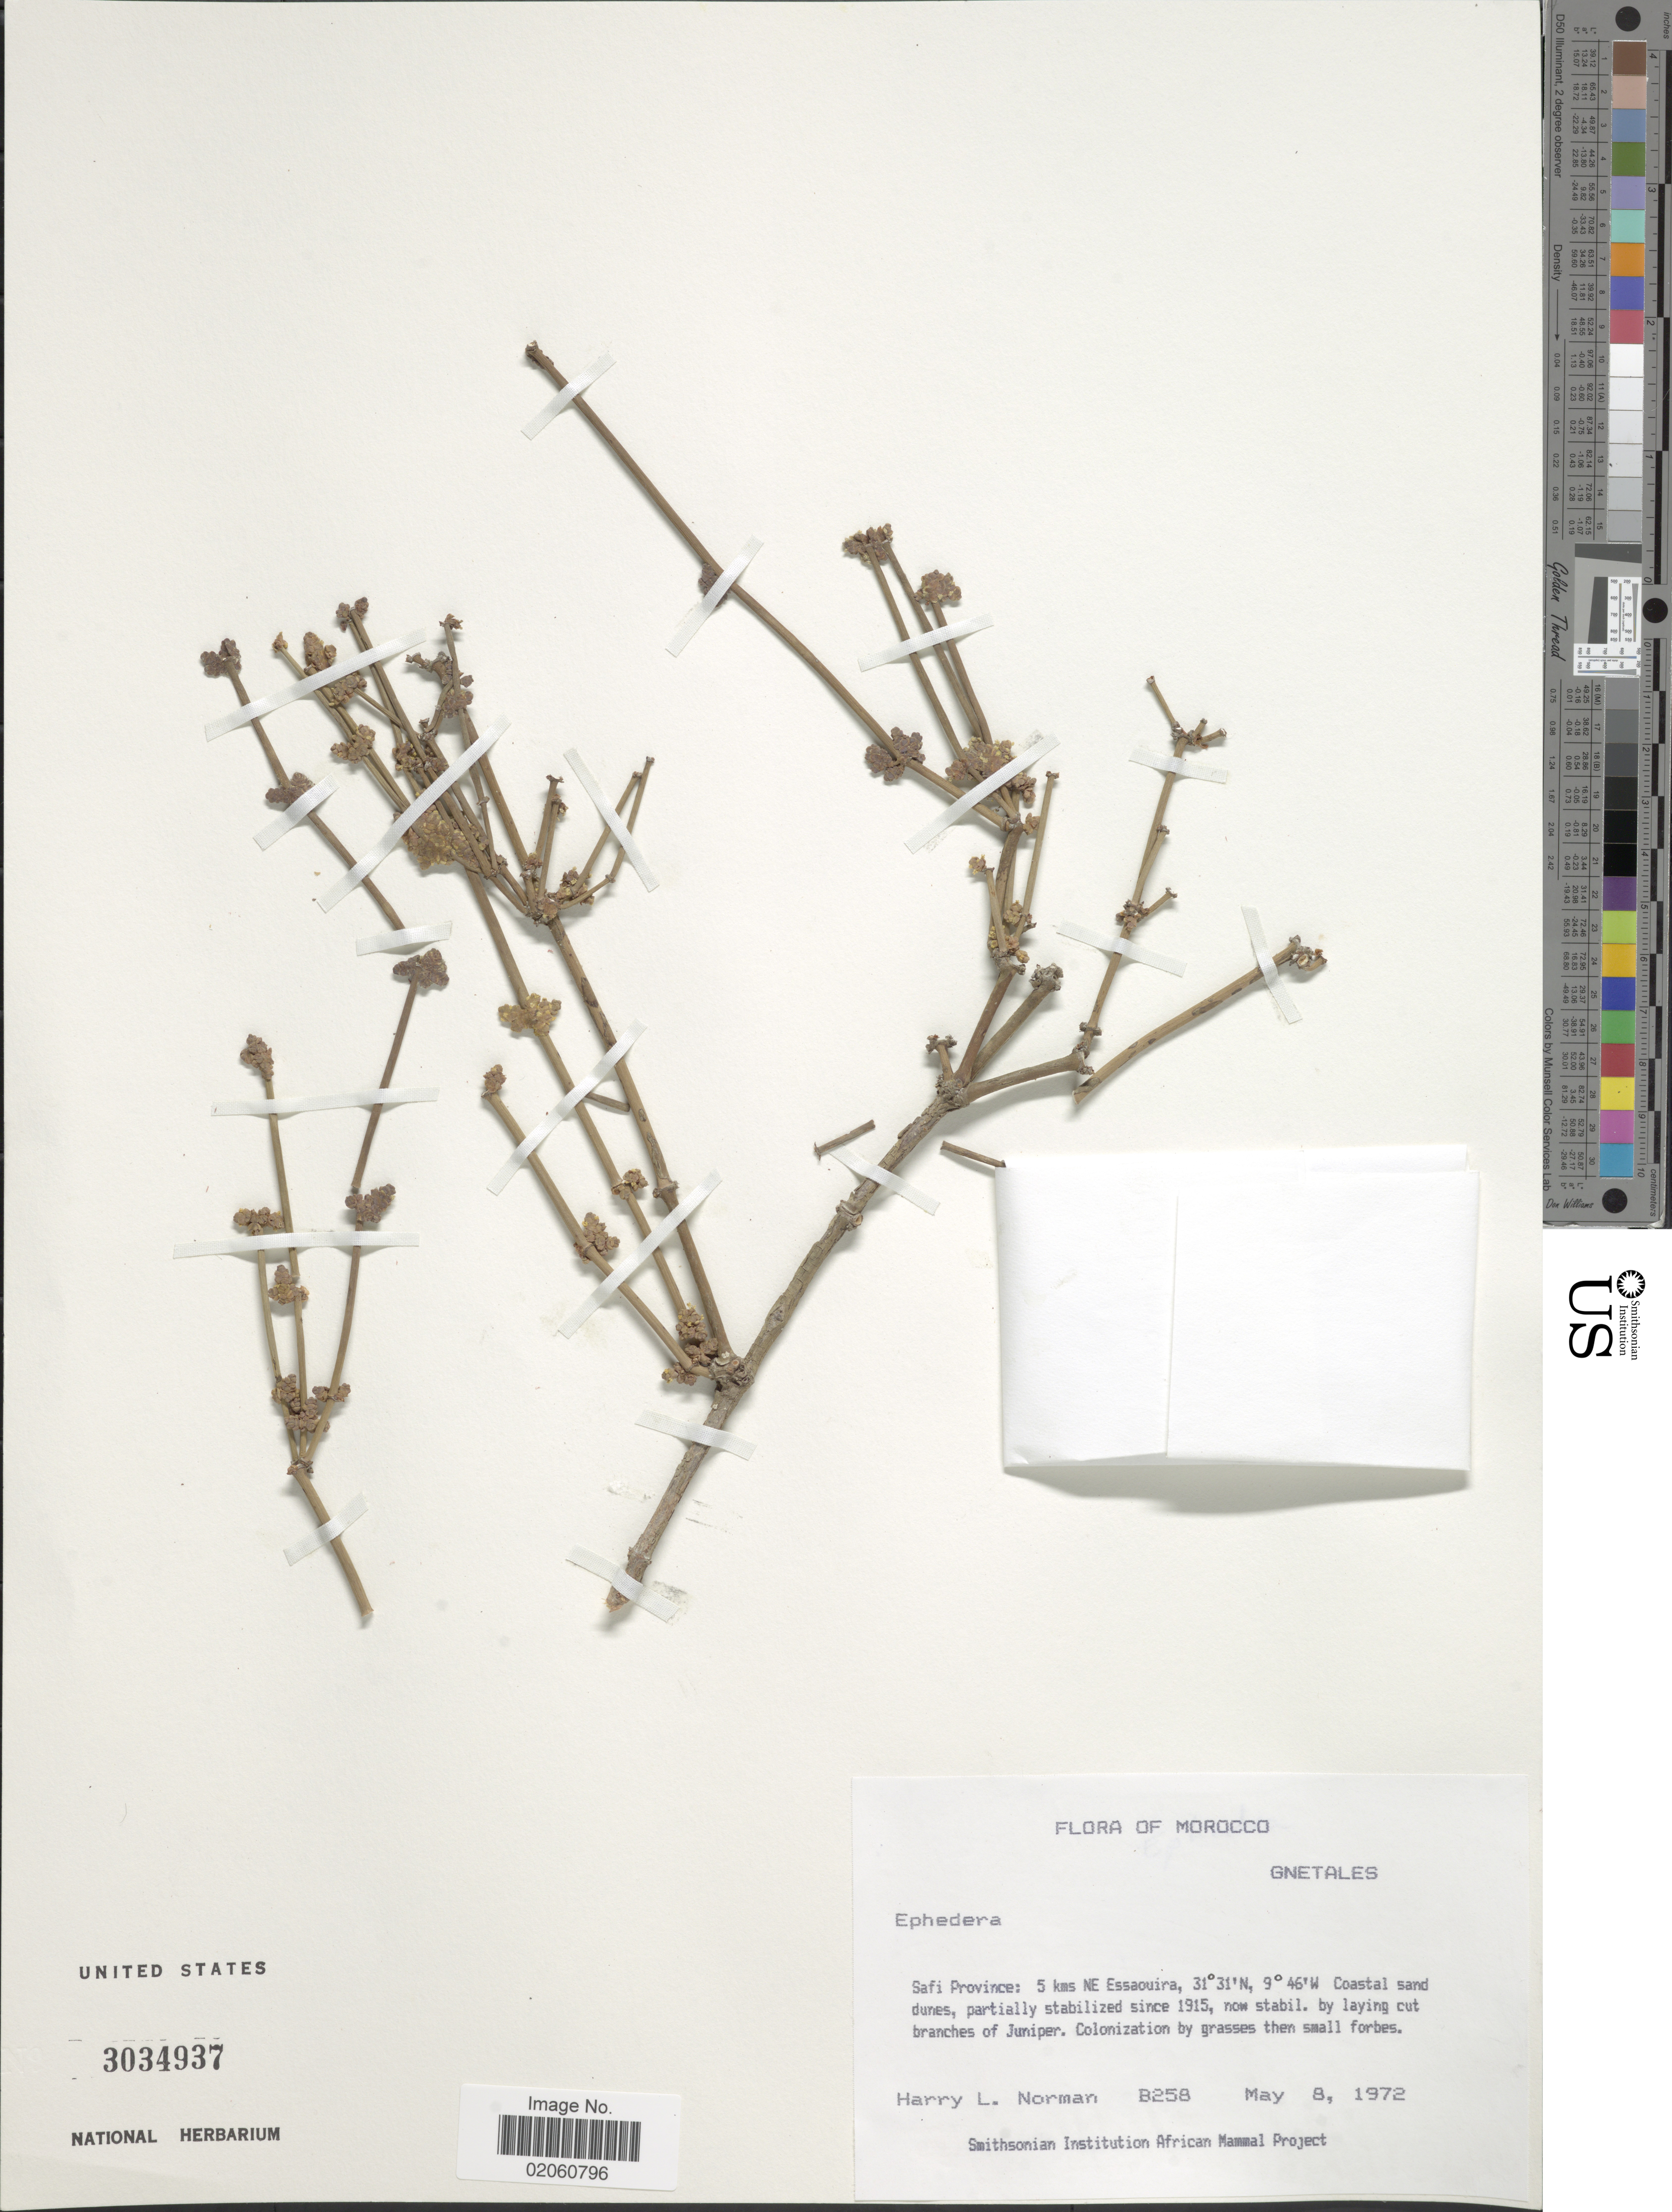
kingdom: Plantae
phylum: Tracheophyta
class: Gnetopsida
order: Ephedrales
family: Ephedraceae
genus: Ephedra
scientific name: Ephedra sp.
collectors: Norman, H.L.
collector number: B258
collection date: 1972-05-08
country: Morocco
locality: Safi Province: 5 kms NE Essaouira, Coastal sand dunes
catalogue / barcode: US 3034937